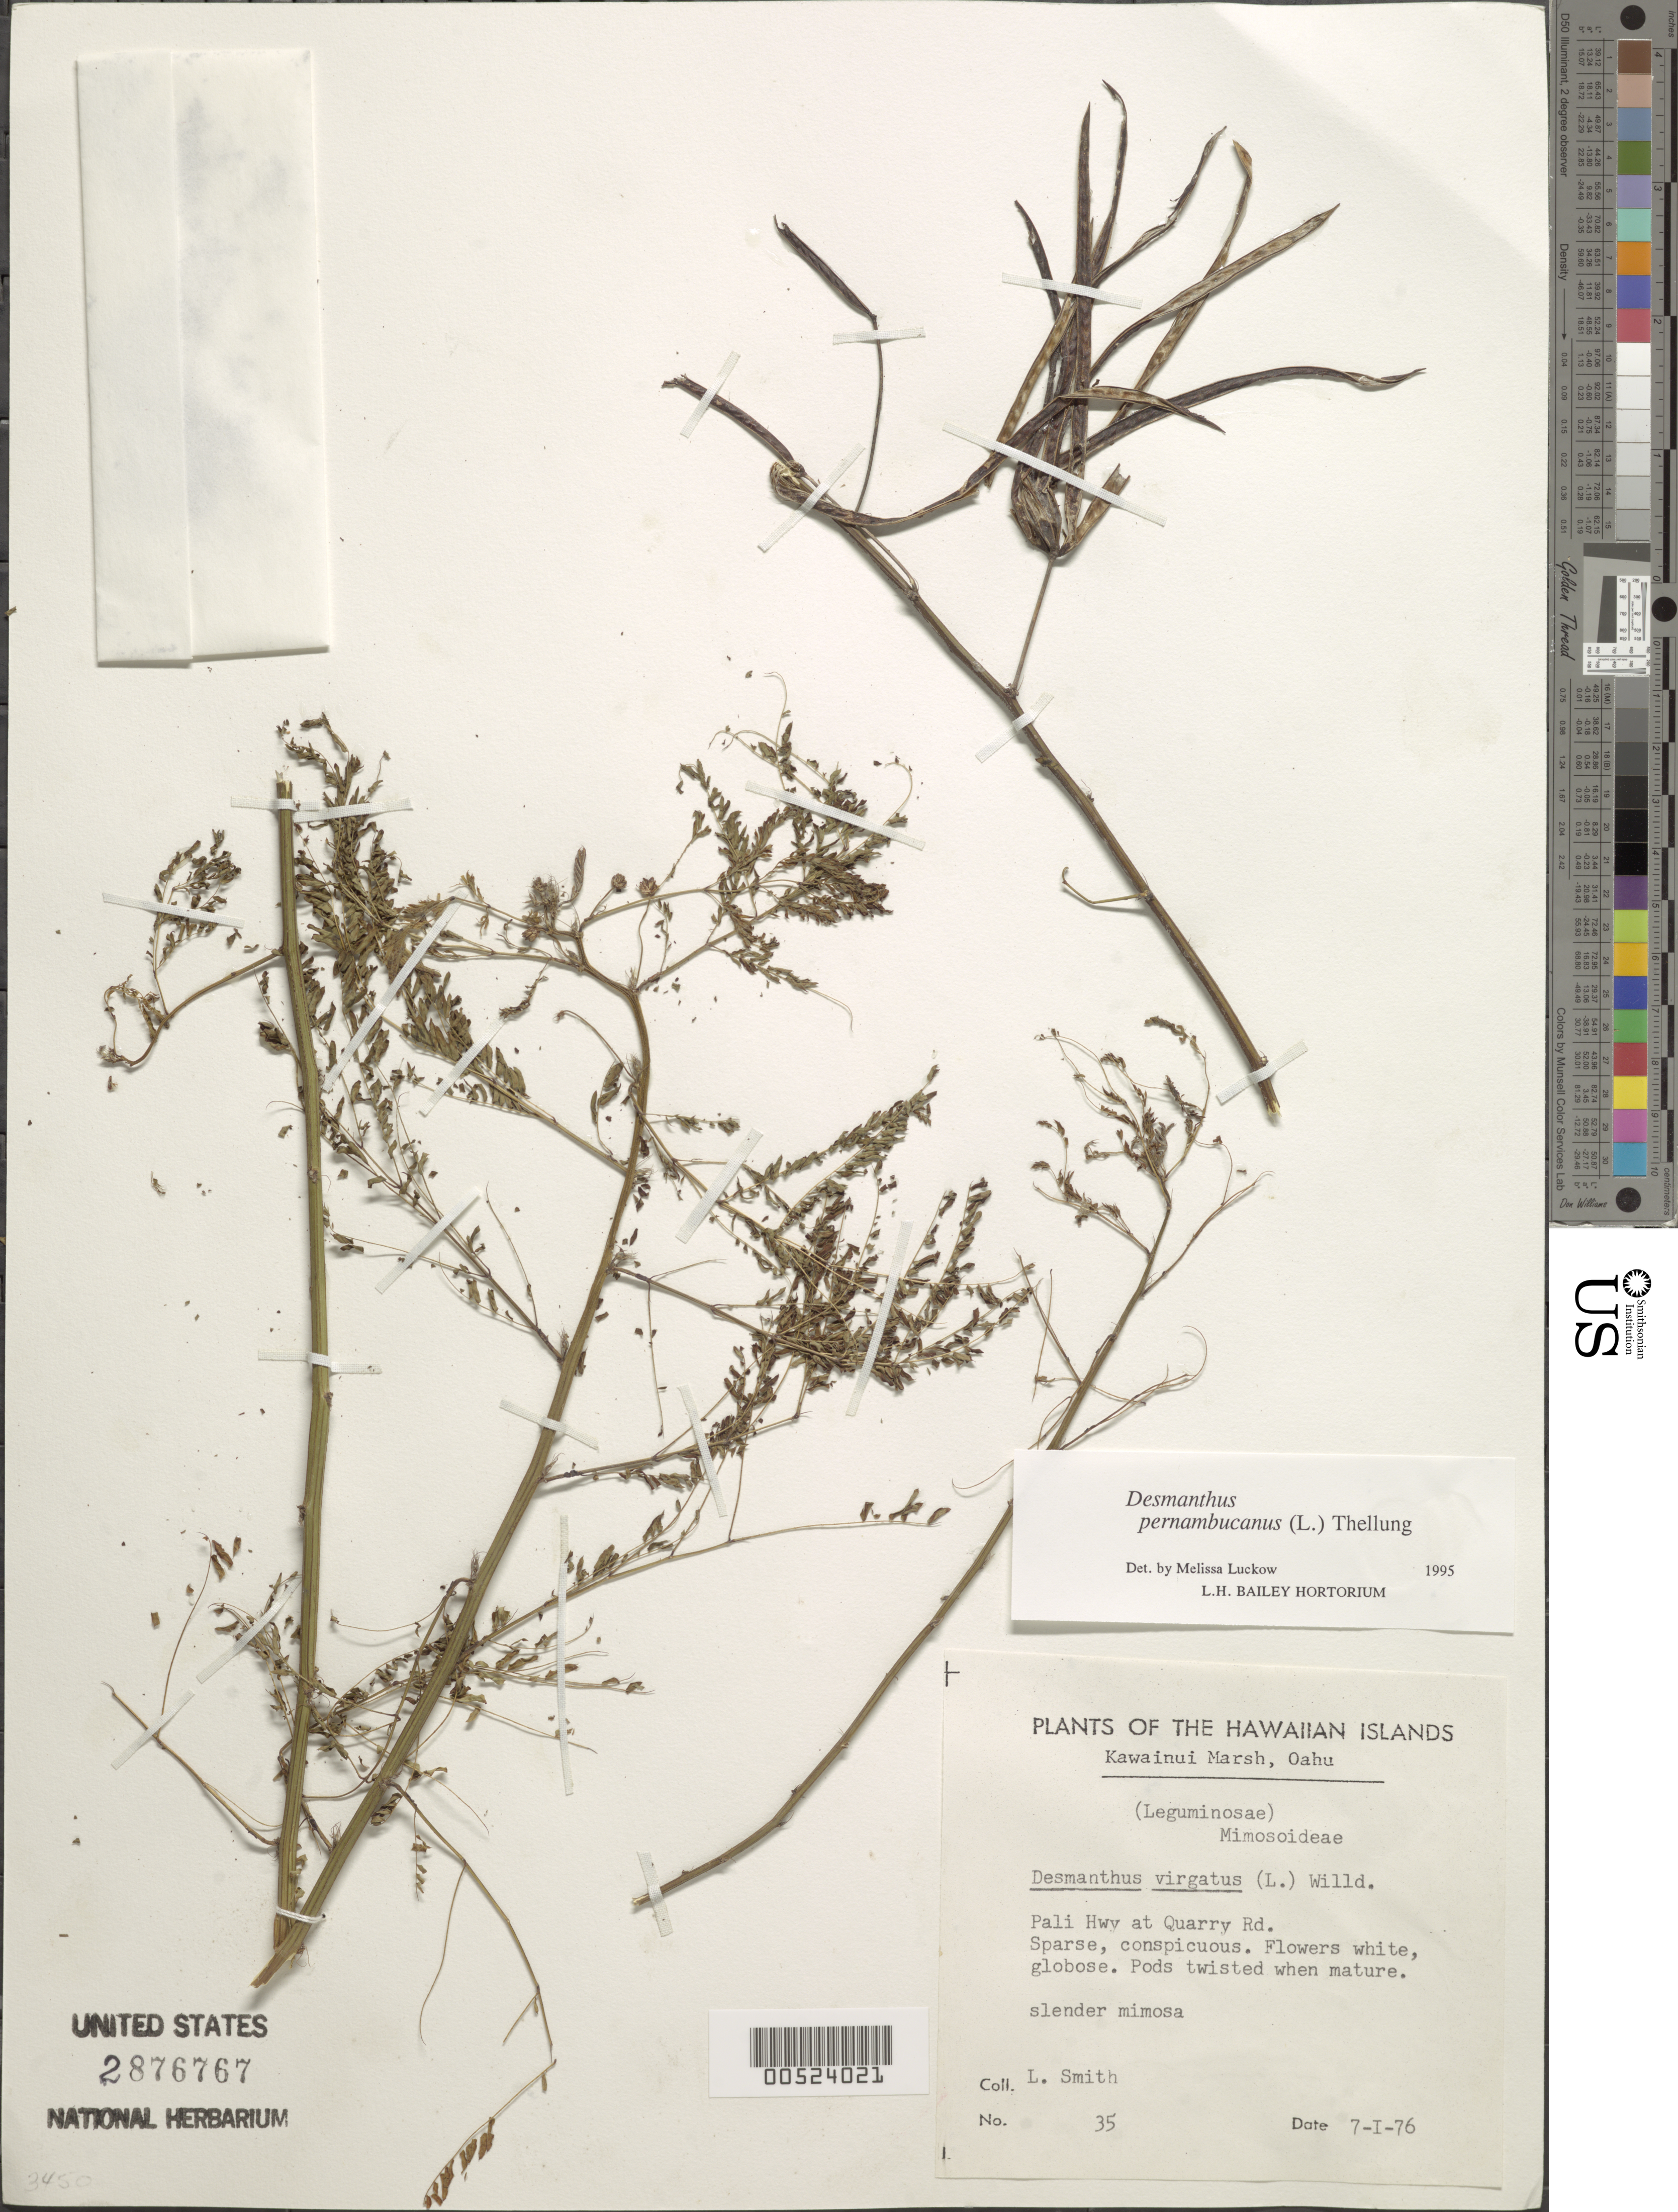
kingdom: Plantae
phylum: Tracheophyta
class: Magnoliopsida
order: Fabales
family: Fabaceae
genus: Desmanthus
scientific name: Desmanthus pernambucanus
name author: (L.) Thell.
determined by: Luckow, M. A.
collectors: L. Smith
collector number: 35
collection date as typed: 7 Jan 1976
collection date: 1976-01-07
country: United States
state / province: Hawaii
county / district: Honolulu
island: Oahu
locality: Kawainui Marsh, Pali Hwy at Quarry Rd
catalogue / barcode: US 2876767